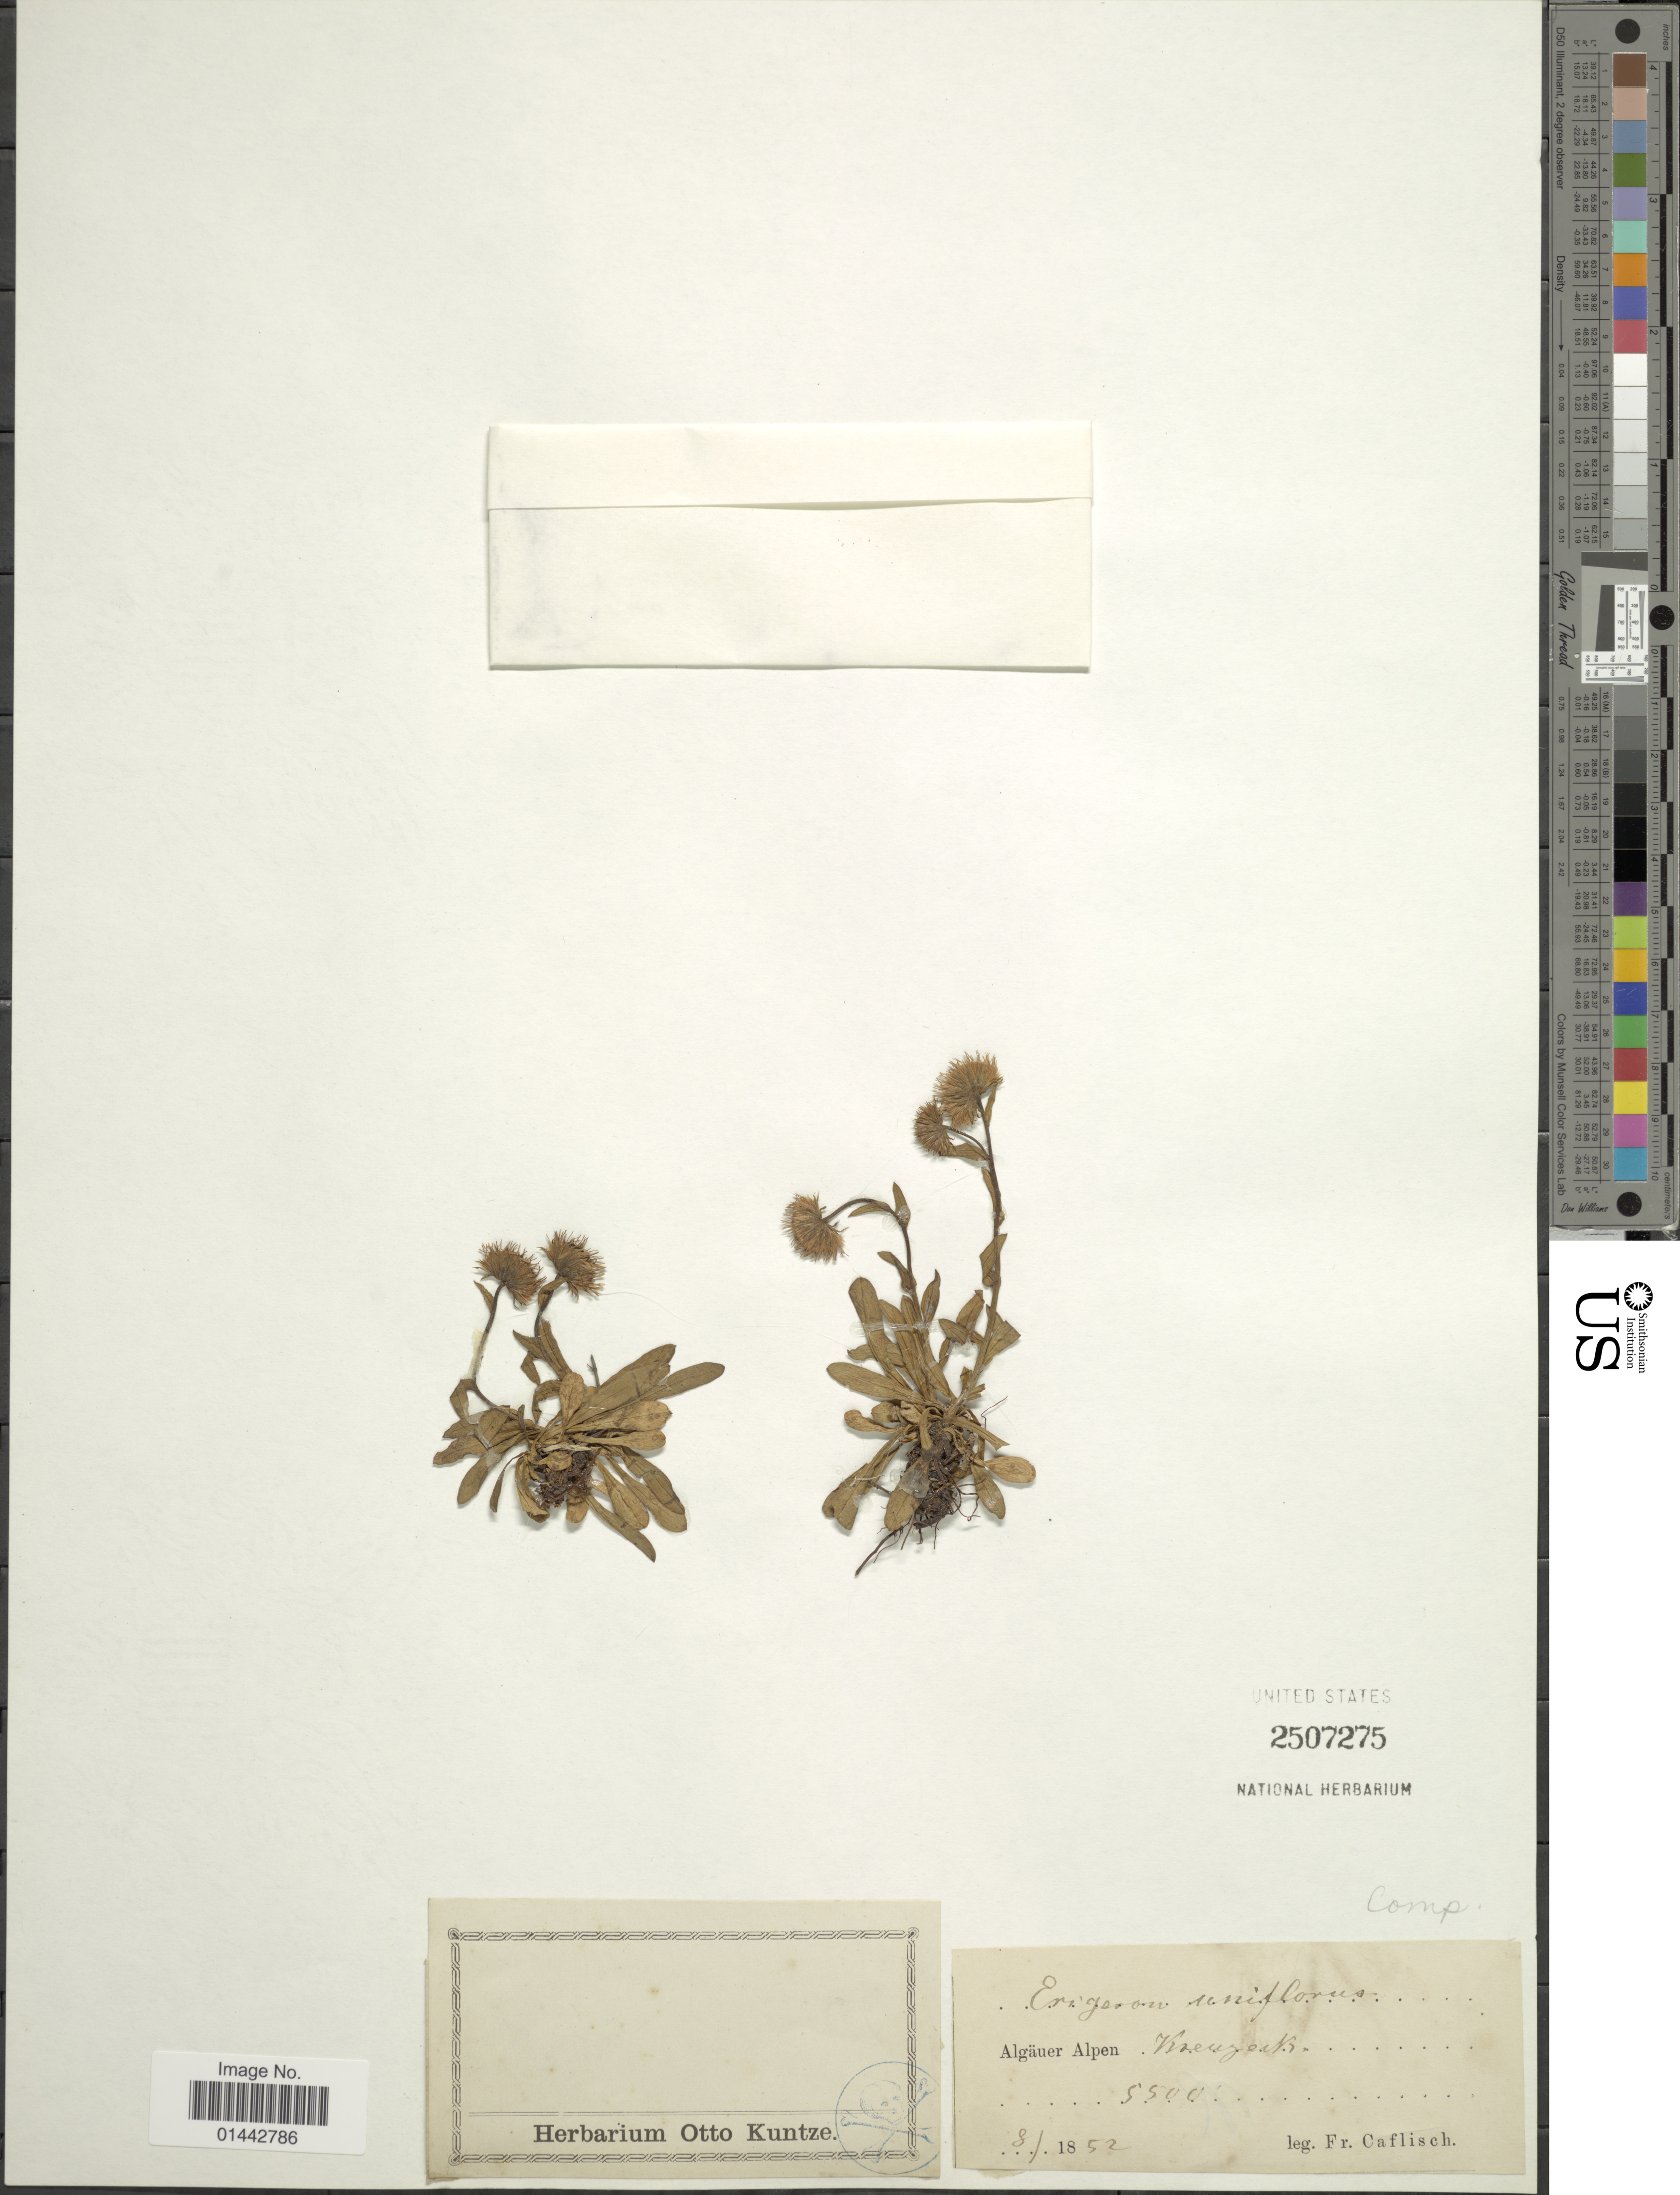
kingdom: Plantae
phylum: Tracheophyta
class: Magnoliopsida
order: Asterales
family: Asteraceae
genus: Erigeron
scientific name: Erigeron uniflorus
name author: L.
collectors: J. F. Caflisch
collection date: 1852-08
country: Germany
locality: Algäuer Alpen, KreuzecK.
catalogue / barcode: US 2507275